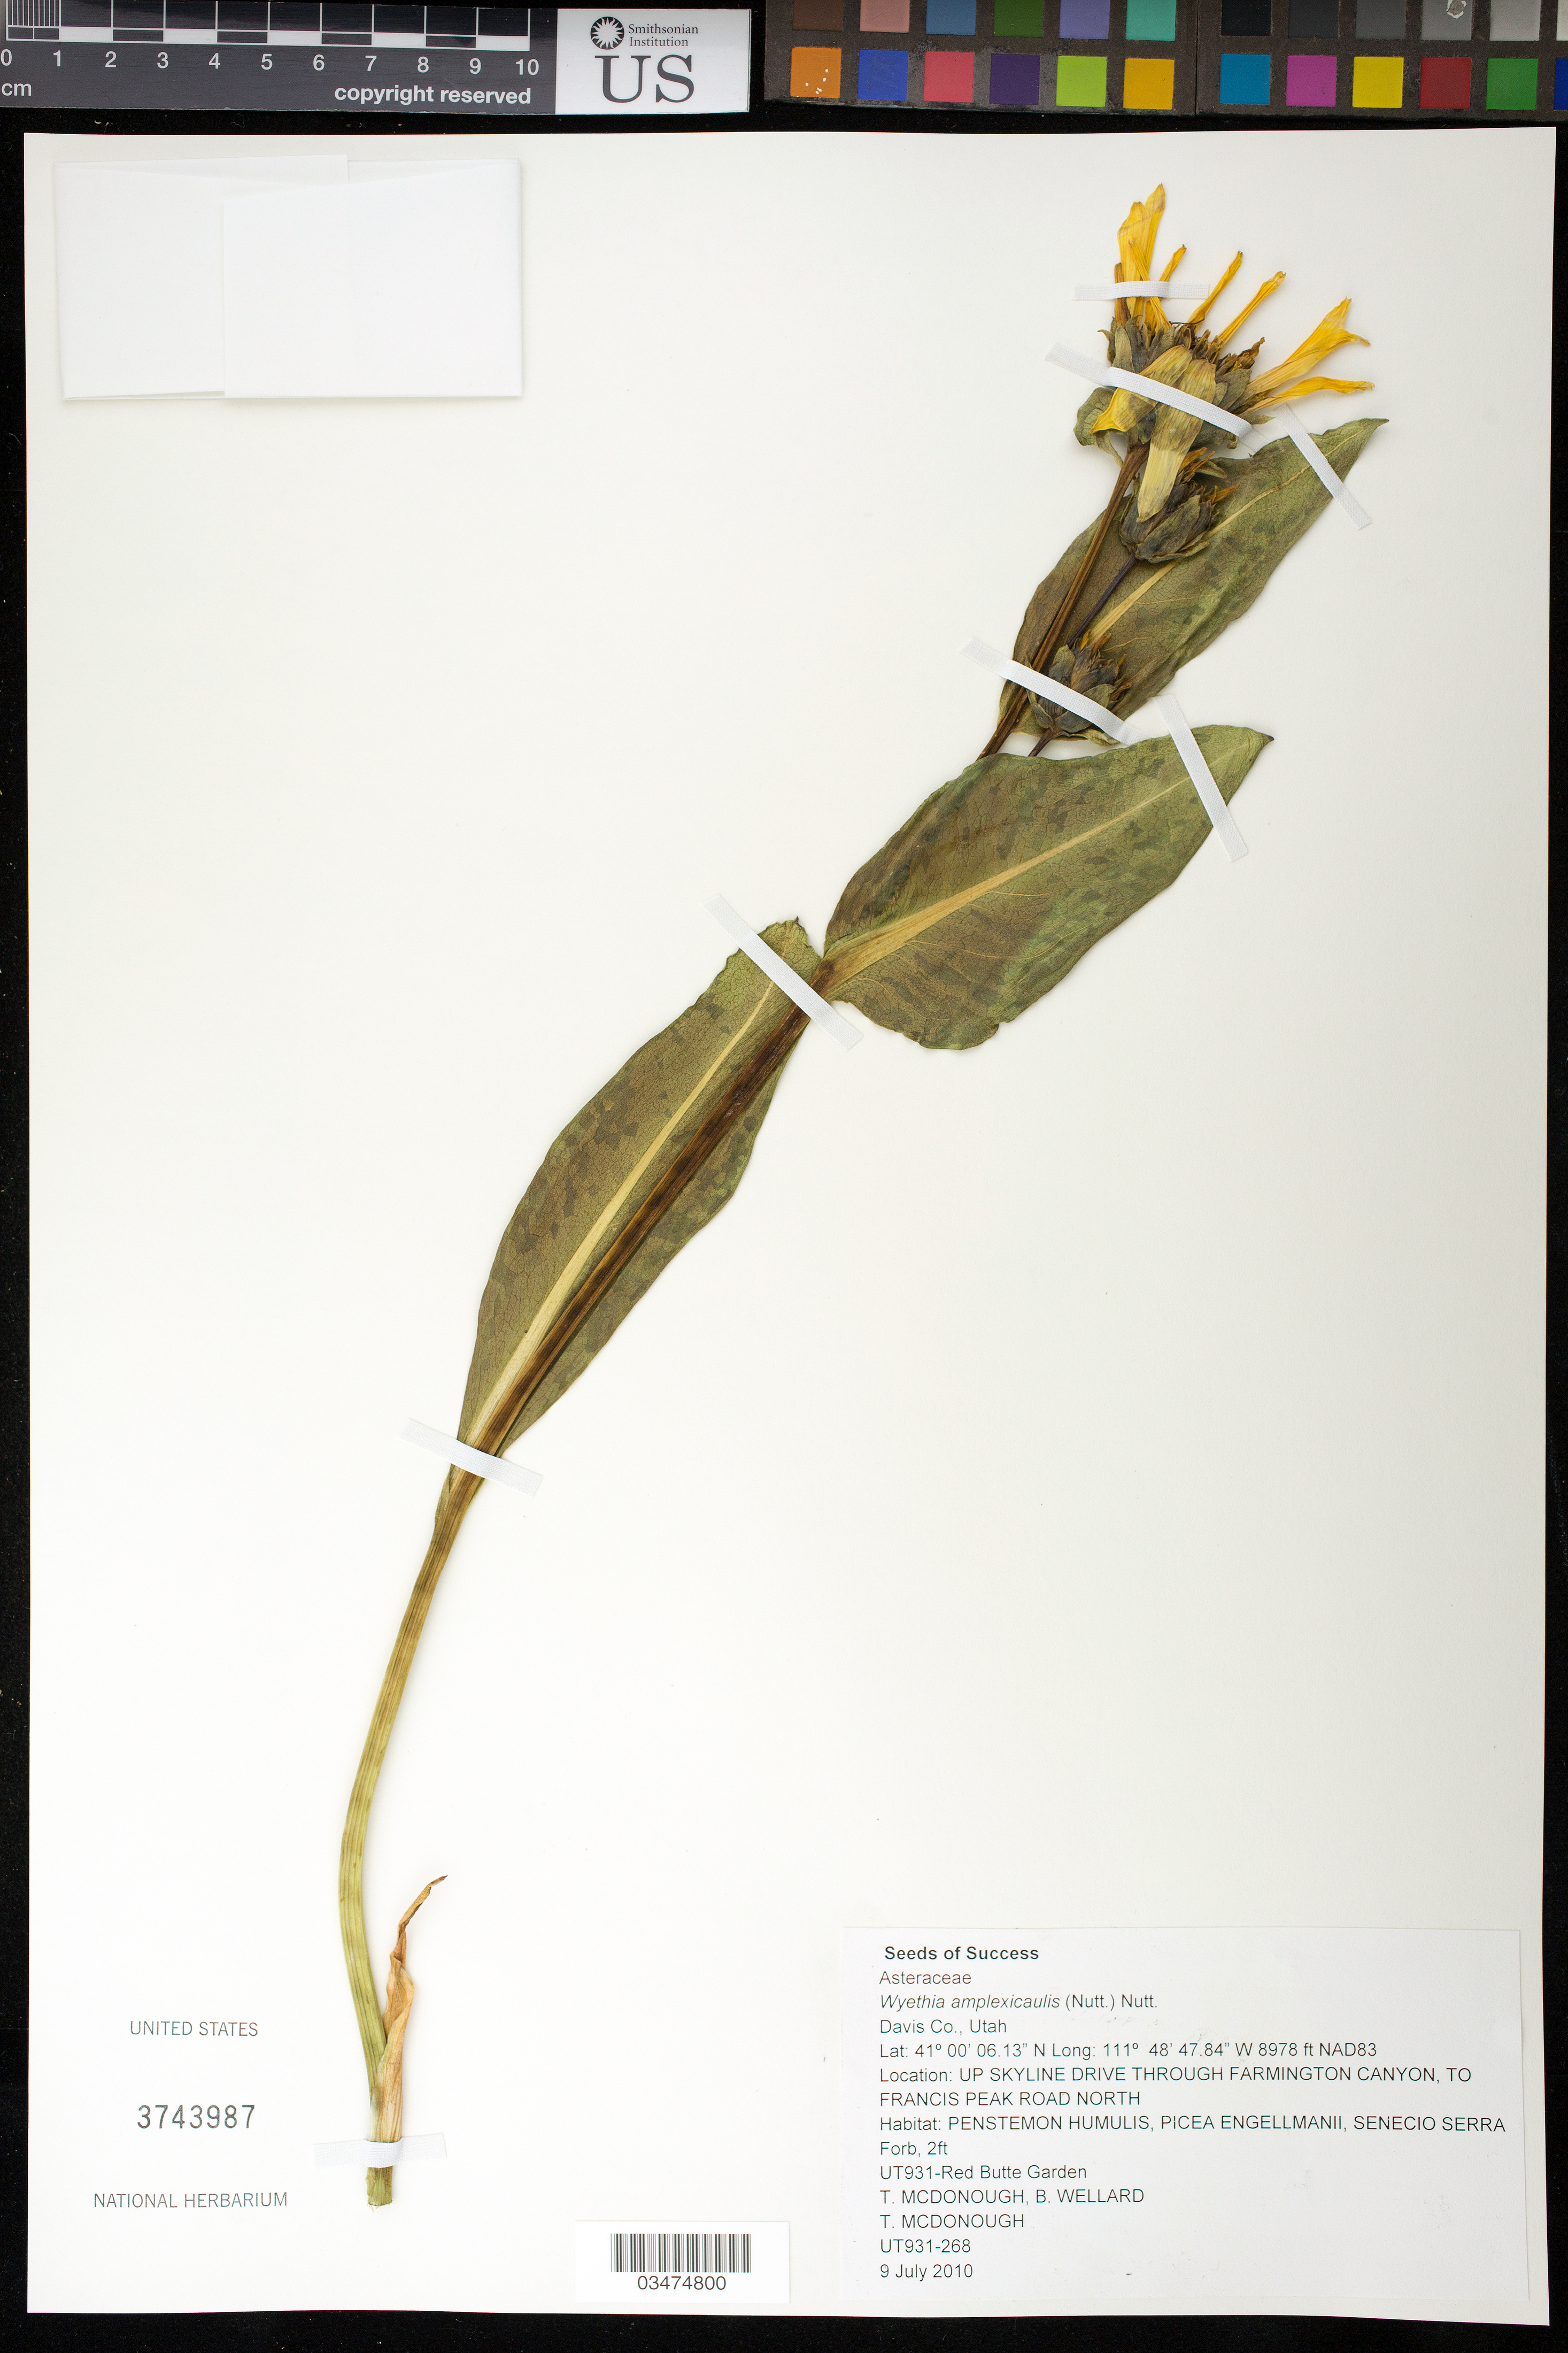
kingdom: Plantae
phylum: Tracheophyta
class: Magnoliopsida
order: Asterales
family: Asteraceae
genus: Wyethia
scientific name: Wyethia amplexicaulis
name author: Nutt.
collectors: T. McDonough & B. Wellard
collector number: UT931-268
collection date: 2010-07-09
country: United States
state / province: Utah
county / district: Davis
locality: Francis Peak Road North.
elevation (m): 2736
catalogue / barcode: US 3743987